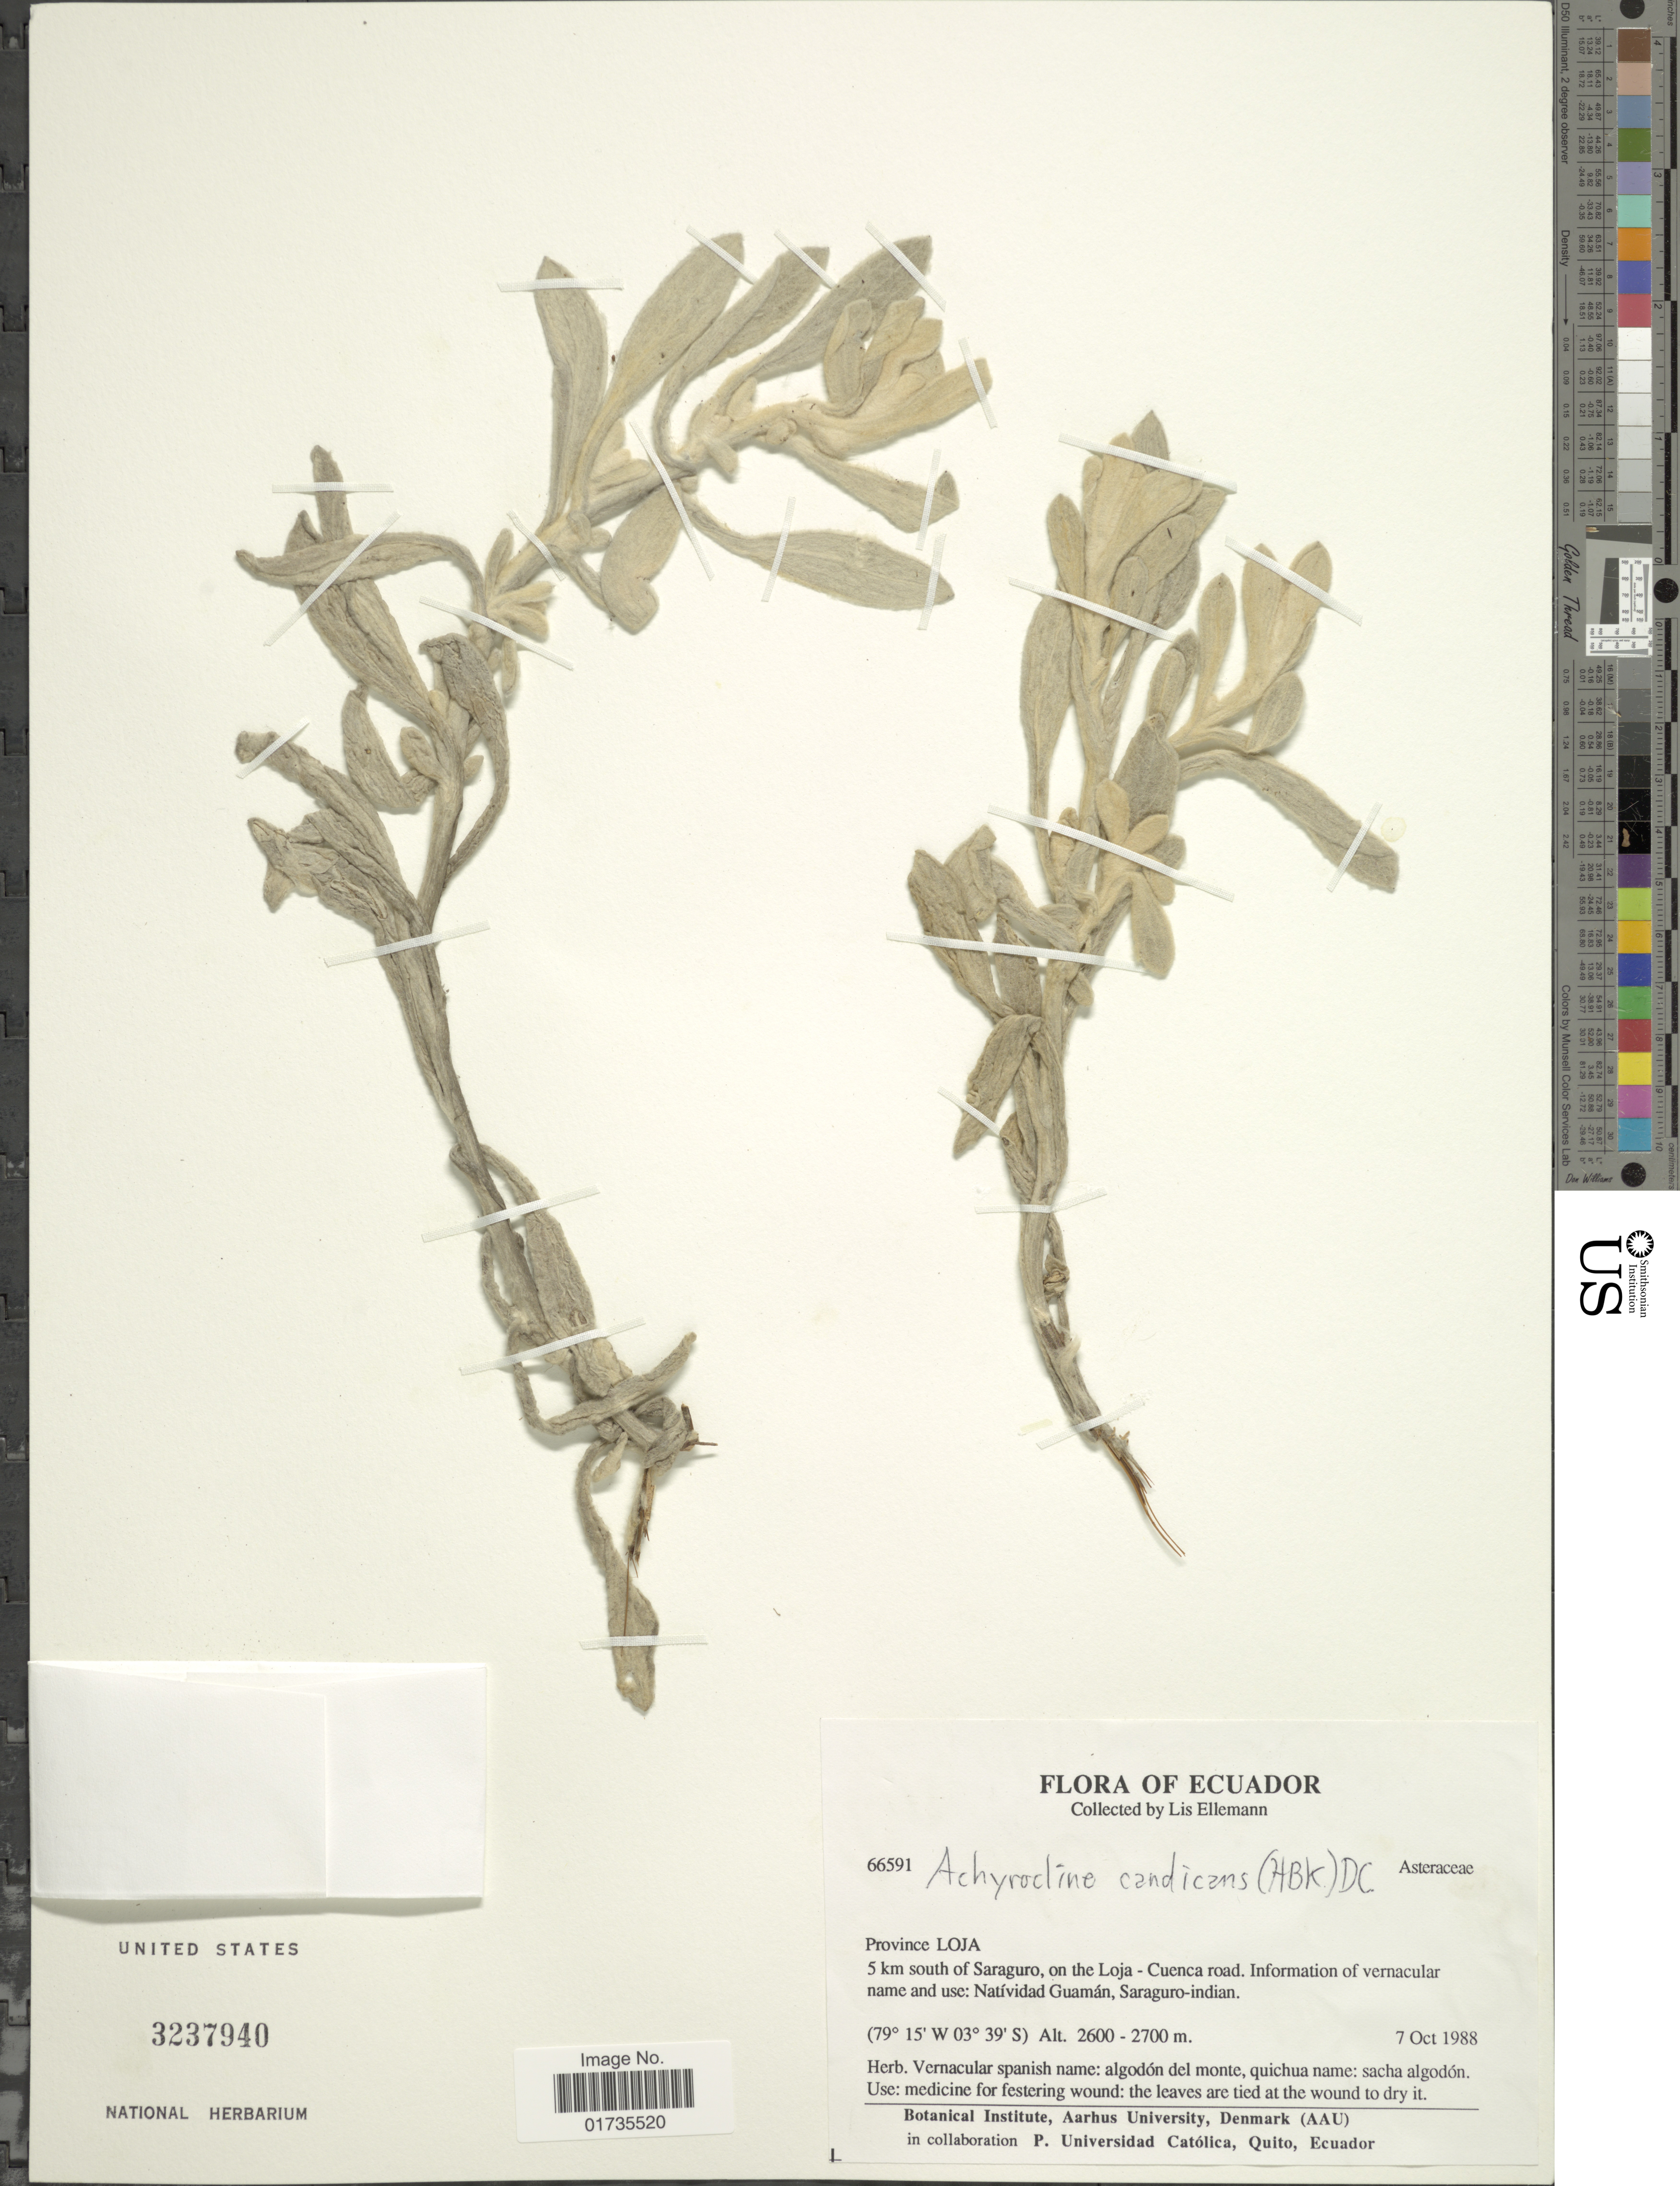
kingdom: Plantae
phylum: Tracheophyta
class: Magnoliopsida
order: Asterales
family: Asteraceae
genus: Achyrocline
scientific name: Achyrocline candicans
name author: (Kunth) DC.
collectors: L. Ellemann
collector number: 66591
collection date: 1988-10-07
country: Ecuador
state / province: Loja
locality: Ecuador. Province Loja. 5 km south of Saraguro, on the Loja-Cuenca road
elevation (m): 2700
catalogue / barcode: US 2327940